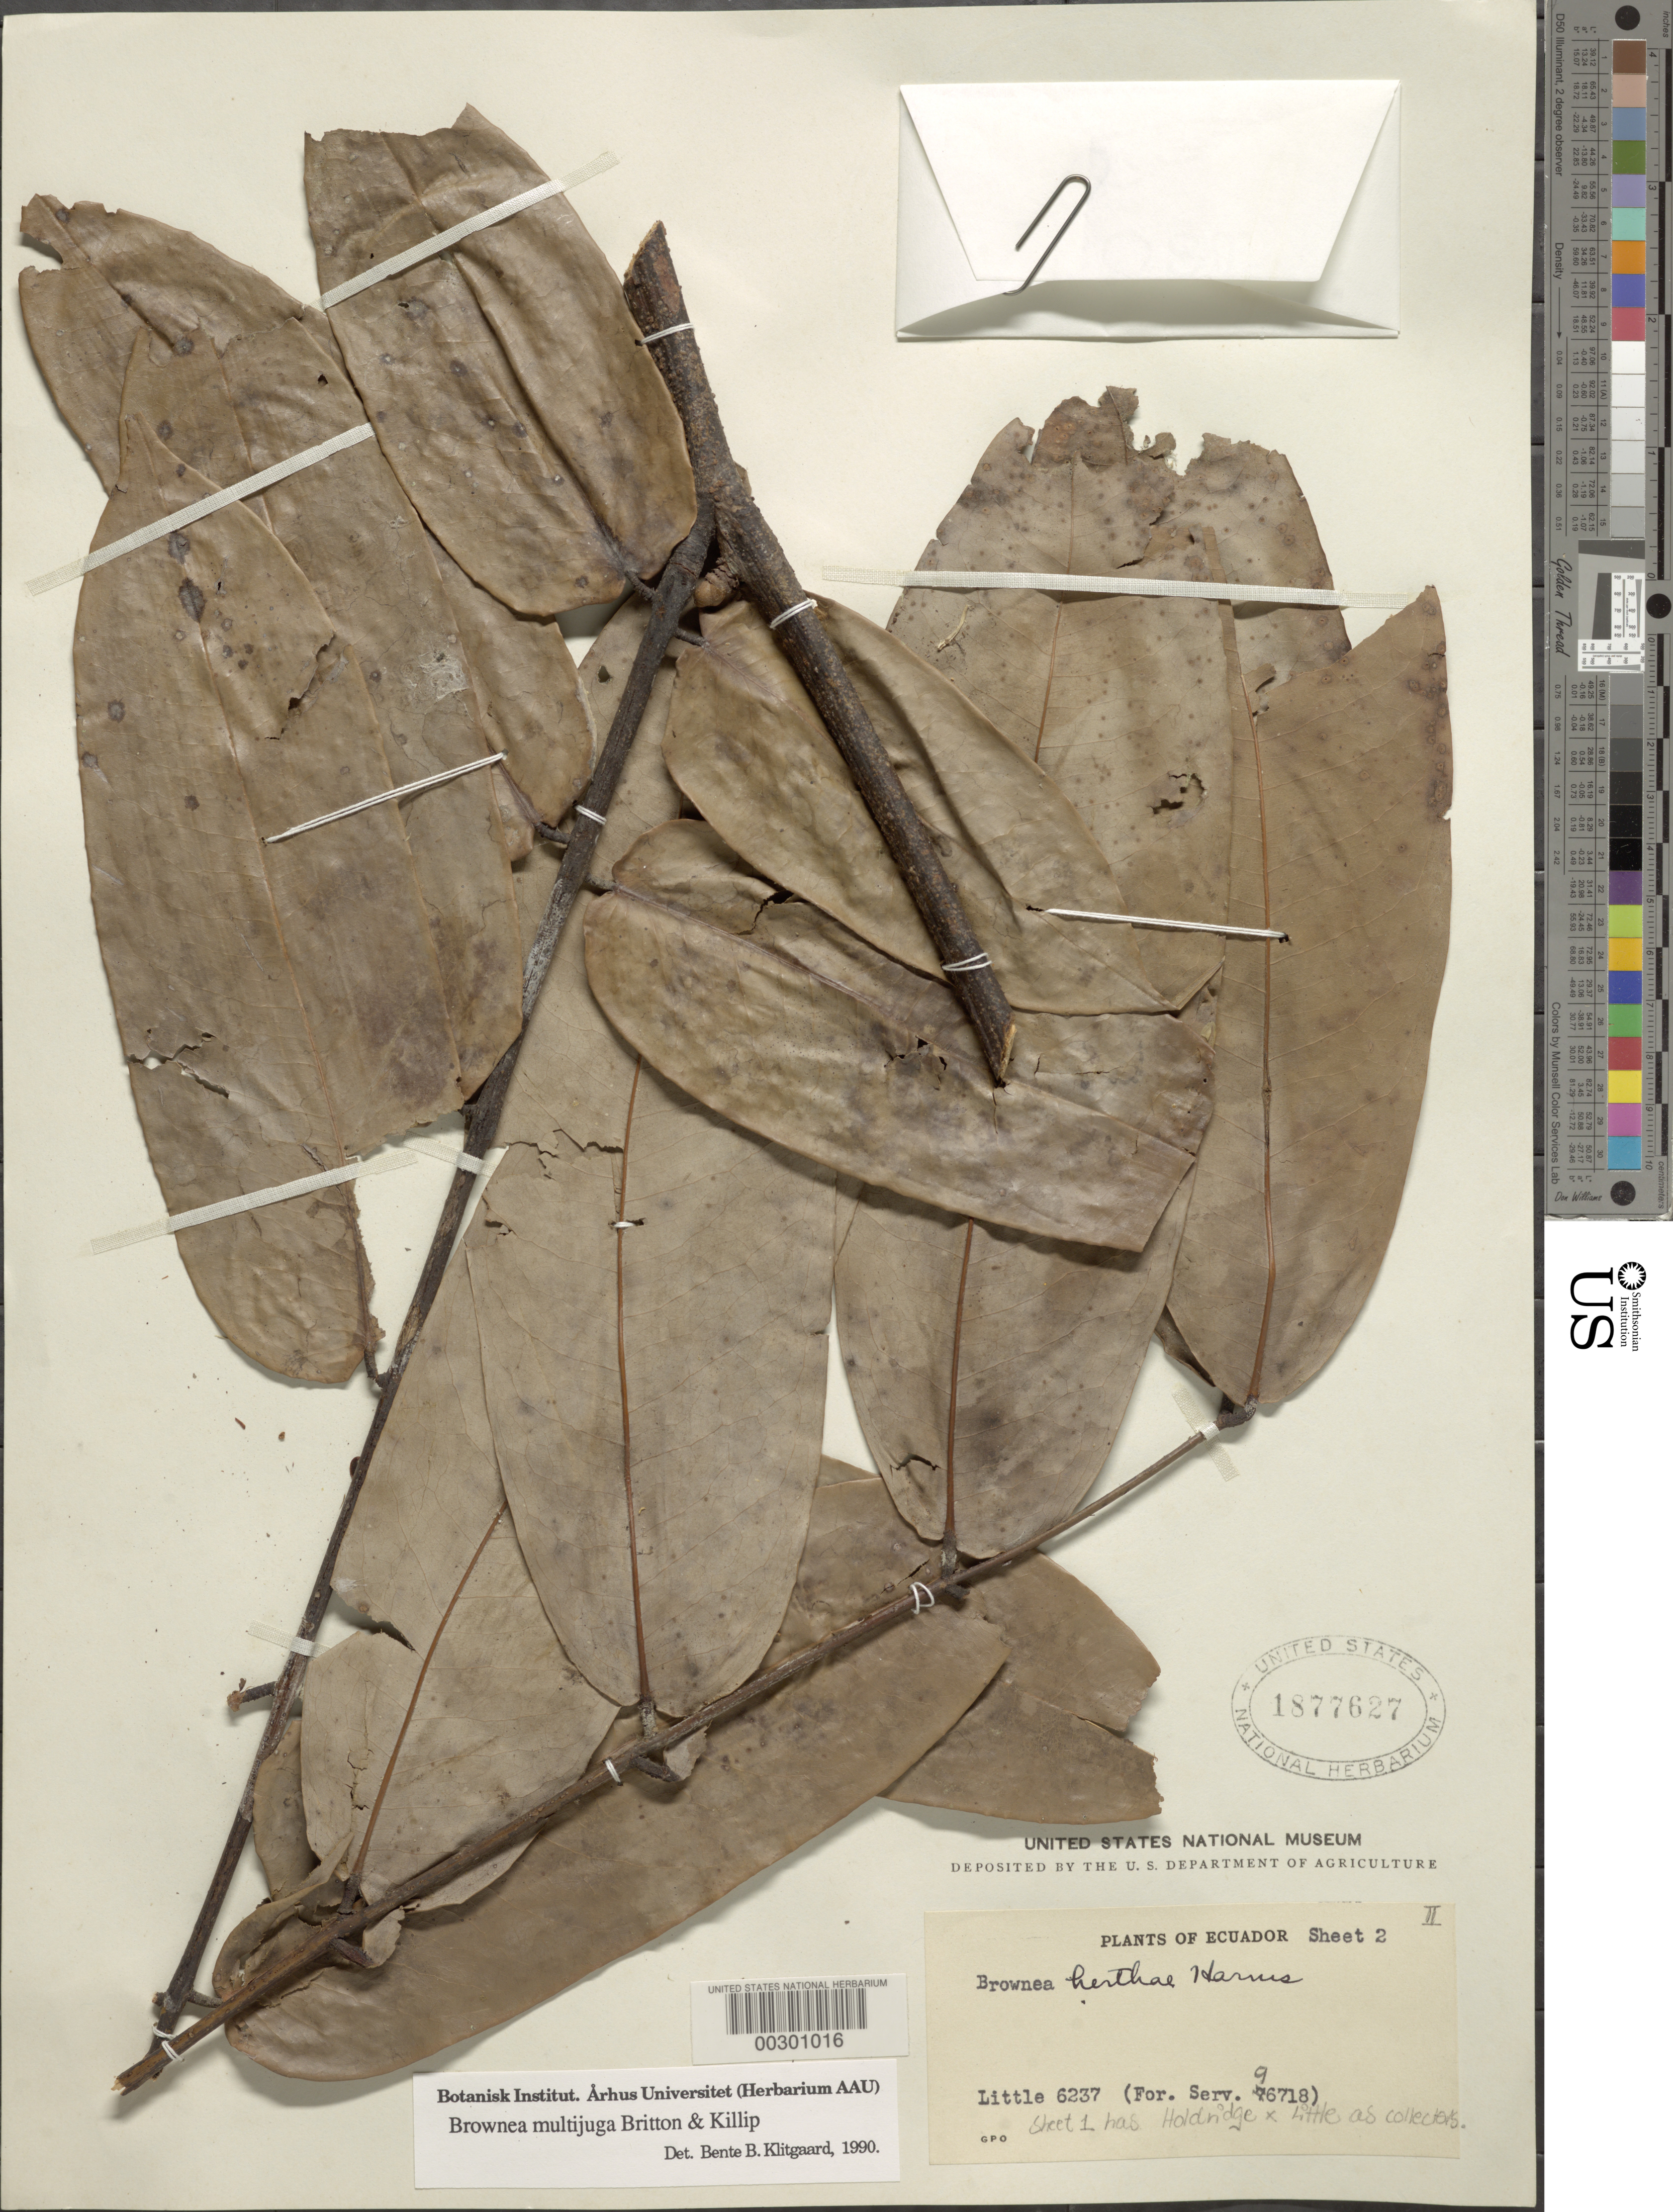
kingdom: Plantae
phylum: Tracheophyta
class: Magnoliopsida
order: Fabales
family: Fabaceae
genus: Brownea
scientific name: Brownea multijuga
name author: Britton & Killip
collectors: L. Holdridge & E. L. Little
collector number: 6237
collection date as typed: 12 Apr 1943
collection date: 1943-04-12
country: Ecuador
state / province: Esmeraldas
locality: About 3 km E of Quininde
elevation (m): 65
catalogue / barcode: US 1877627